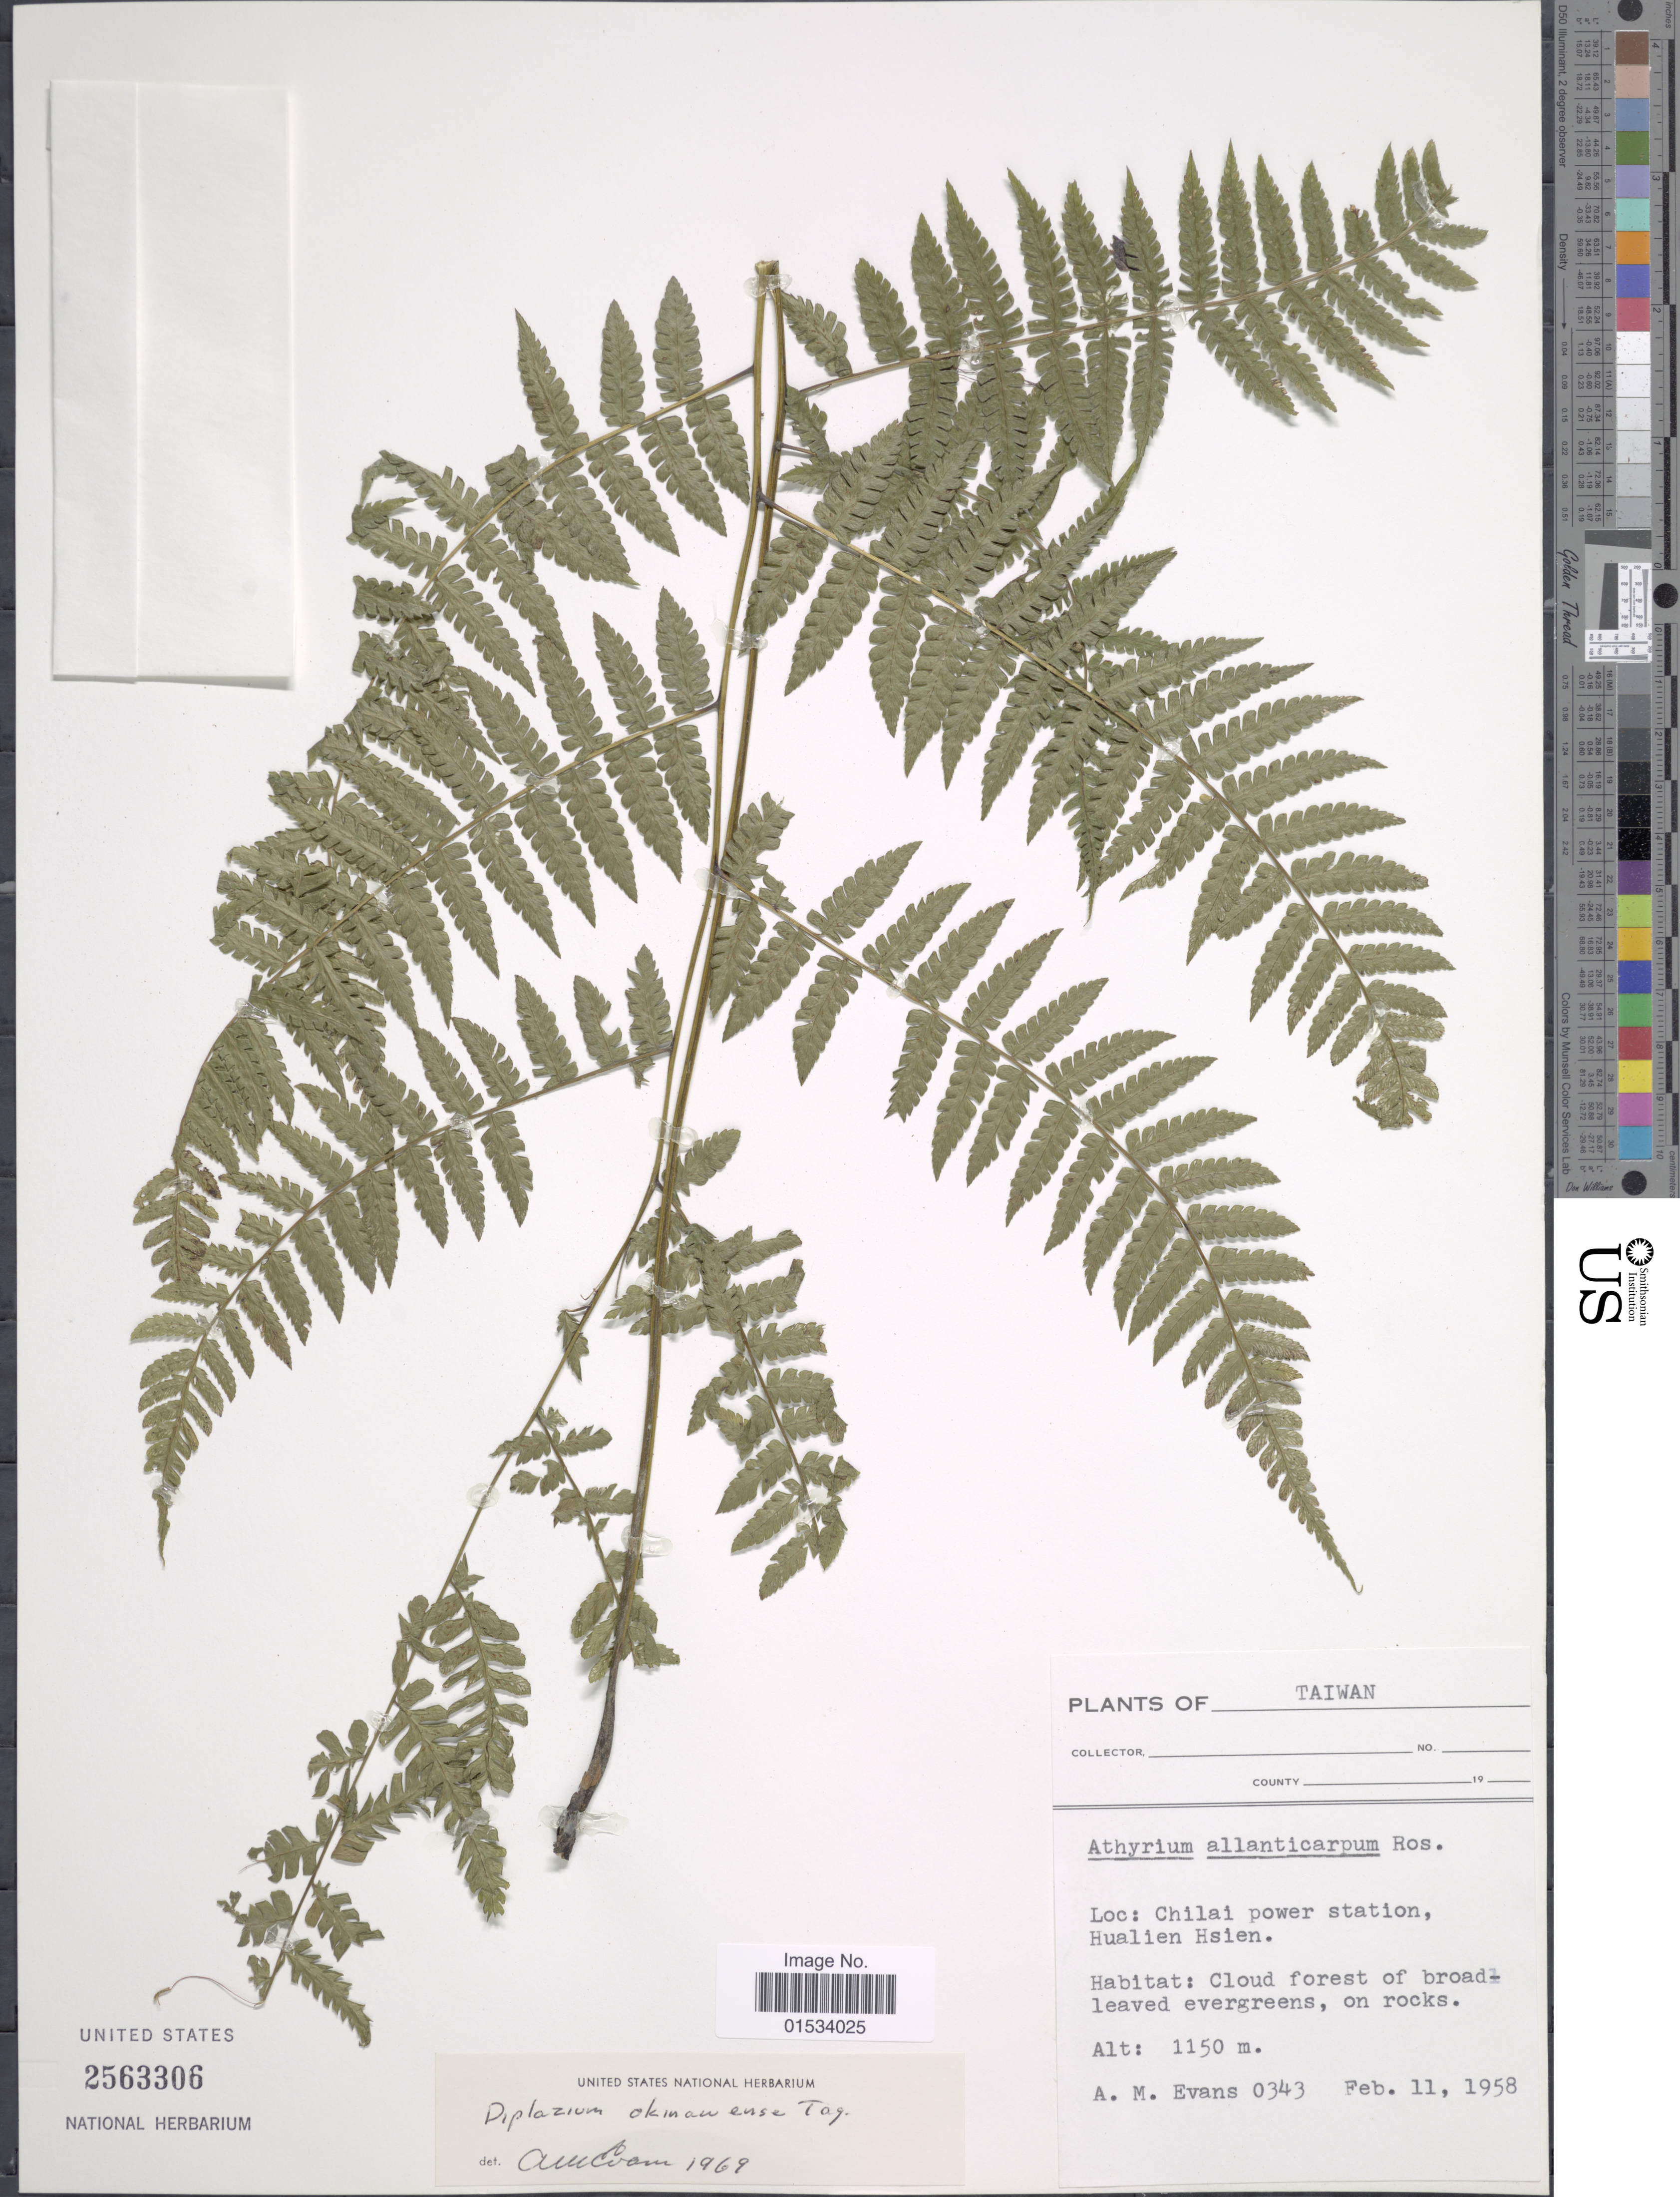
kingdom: Plantae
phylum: Tracheophyta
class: Polypodiopsida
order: Polypodiales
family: Athyriaceae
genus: Diplazium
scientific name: Diplazium okinawaense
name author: Tagawa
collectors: A. M. Evans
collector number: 0343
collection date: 1958-02-11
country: Taiwan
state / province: Hualien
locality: Chilai power station, Hualien Hsien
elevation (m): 1150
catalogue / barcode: US 2563306